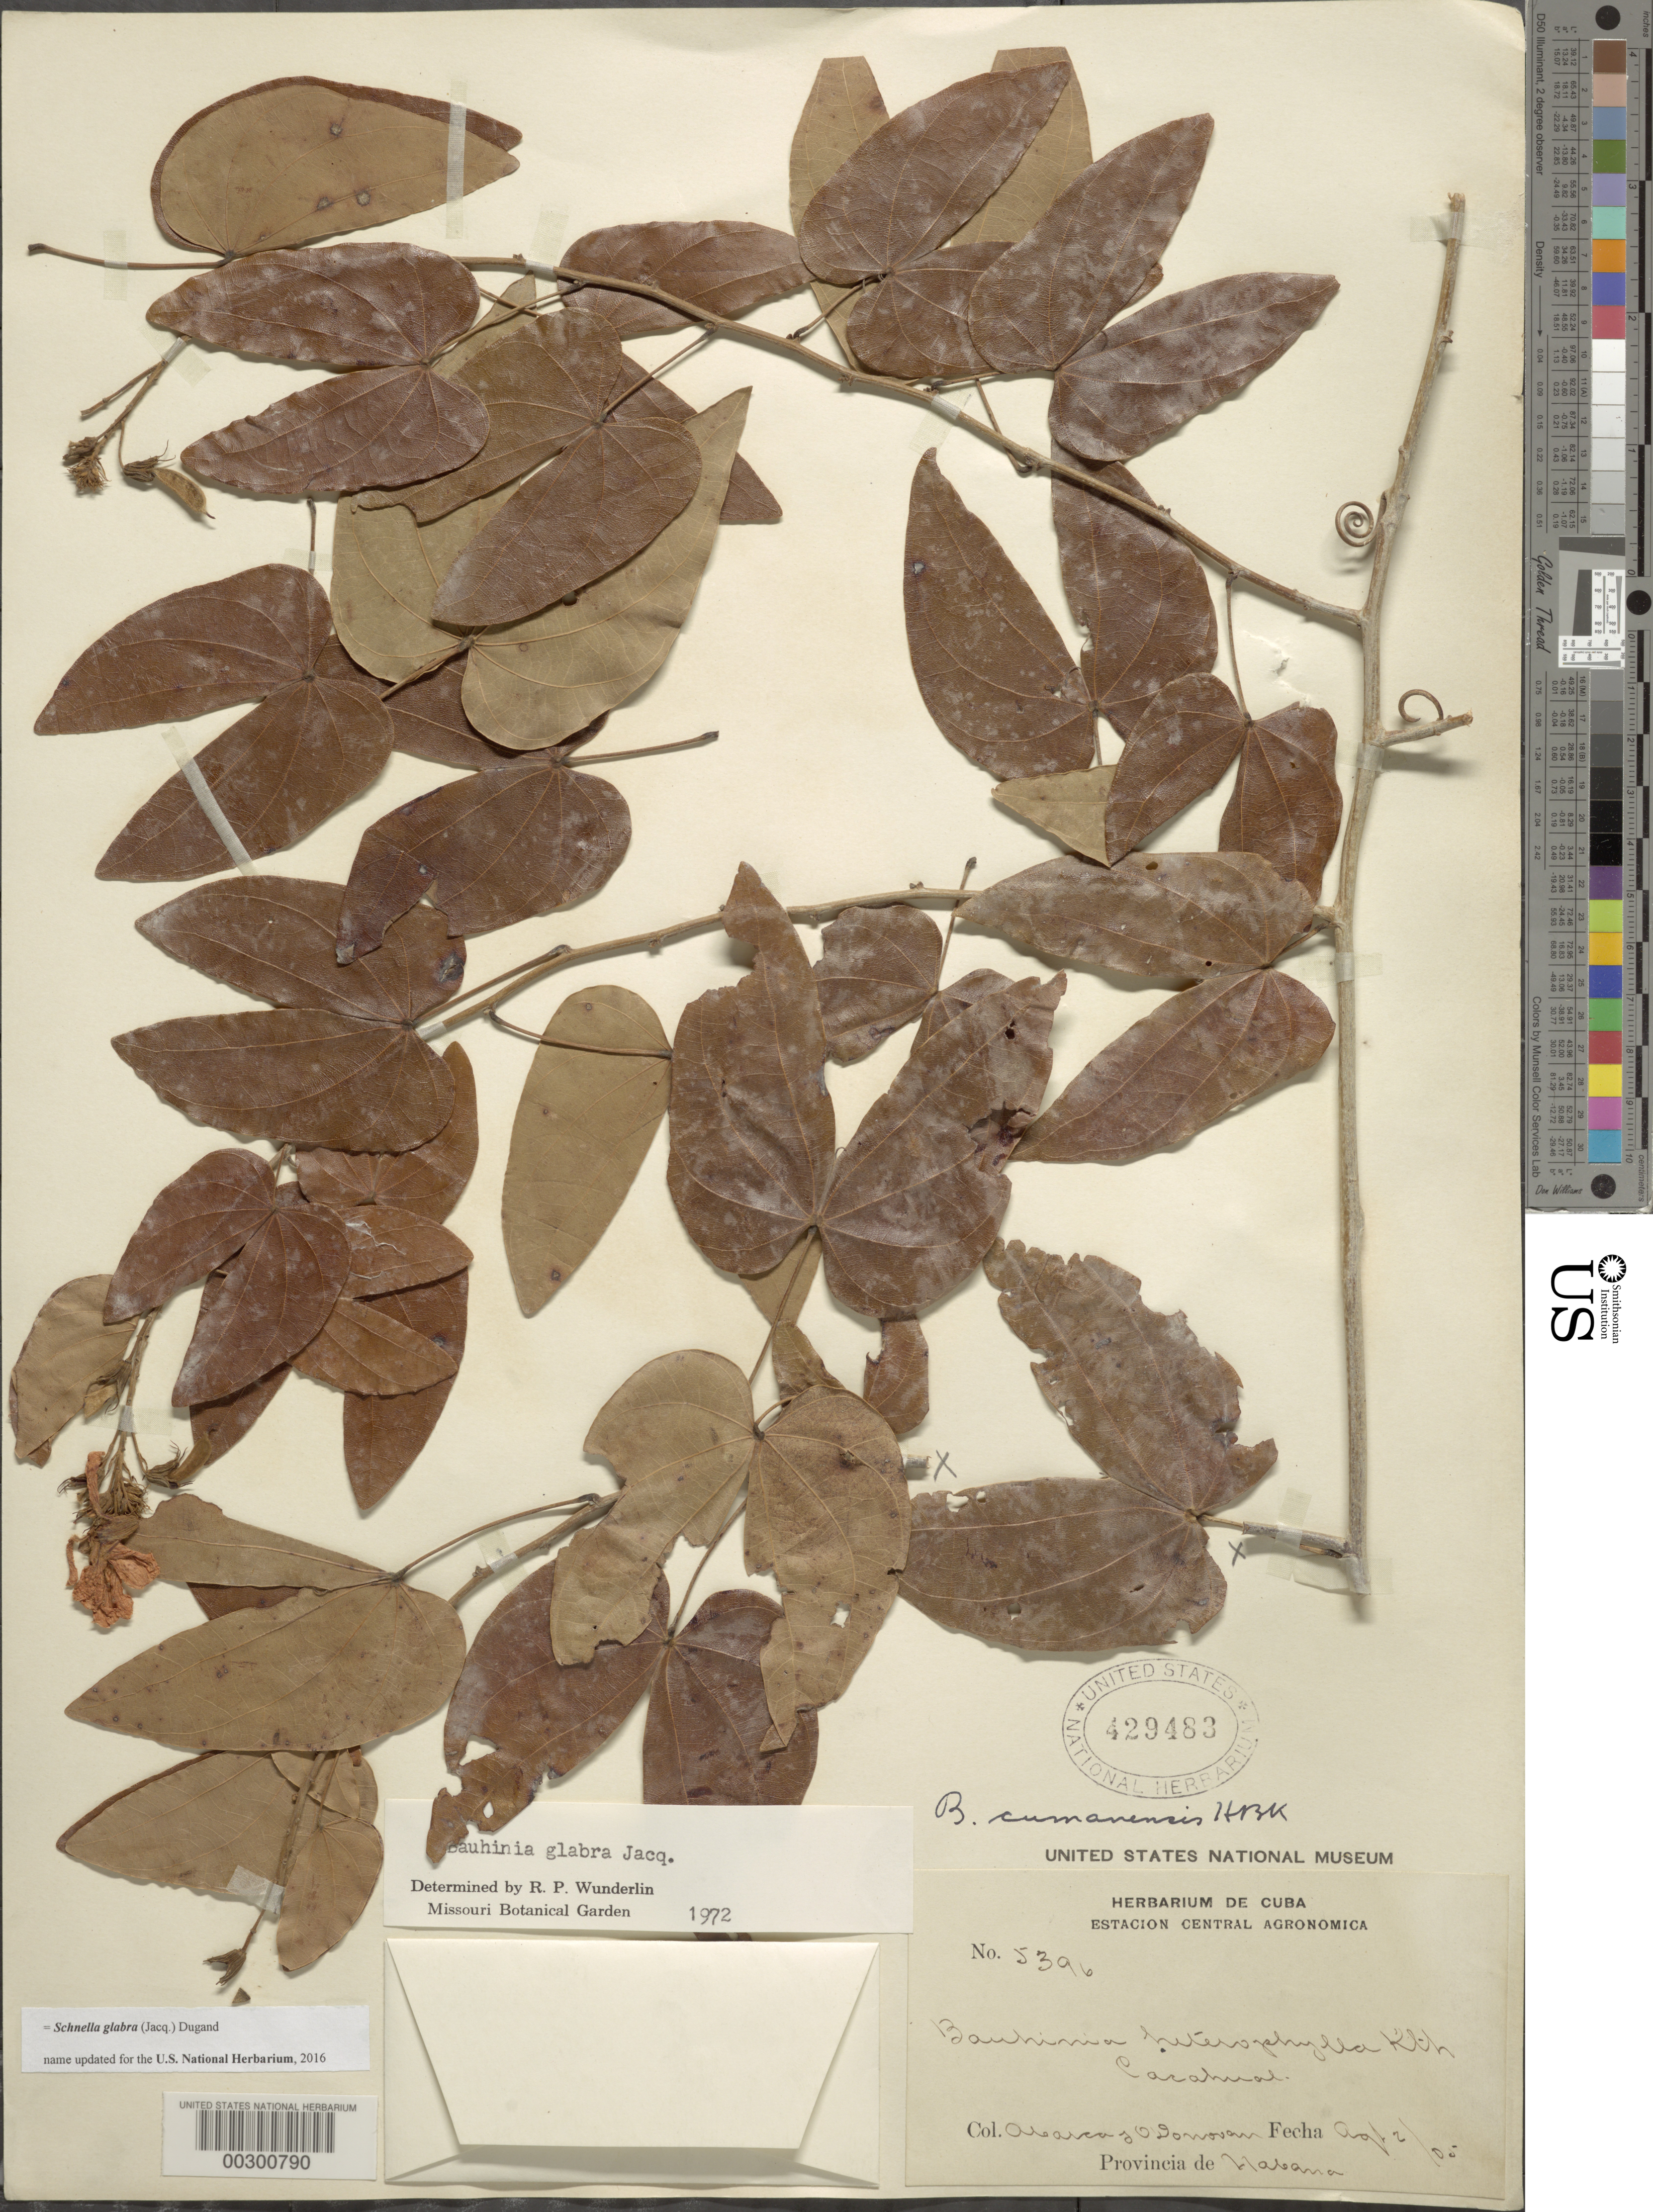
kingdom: Plantae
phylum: Tracheophyta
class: Magnoliopsida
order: Fabales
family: Fabaceae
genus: Schnella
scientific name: Schnella glabra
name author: (Jacq.) Dugand G.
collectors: M. Abarca y Vascquez & E. O'Donovan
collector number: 5396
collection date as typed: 02 Apr 1905 or 02 Aug 1905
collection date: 1905-04-02 or 1905-08-02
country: Cuba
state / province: La Habana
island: Greater Antilles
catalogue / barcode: US 429483